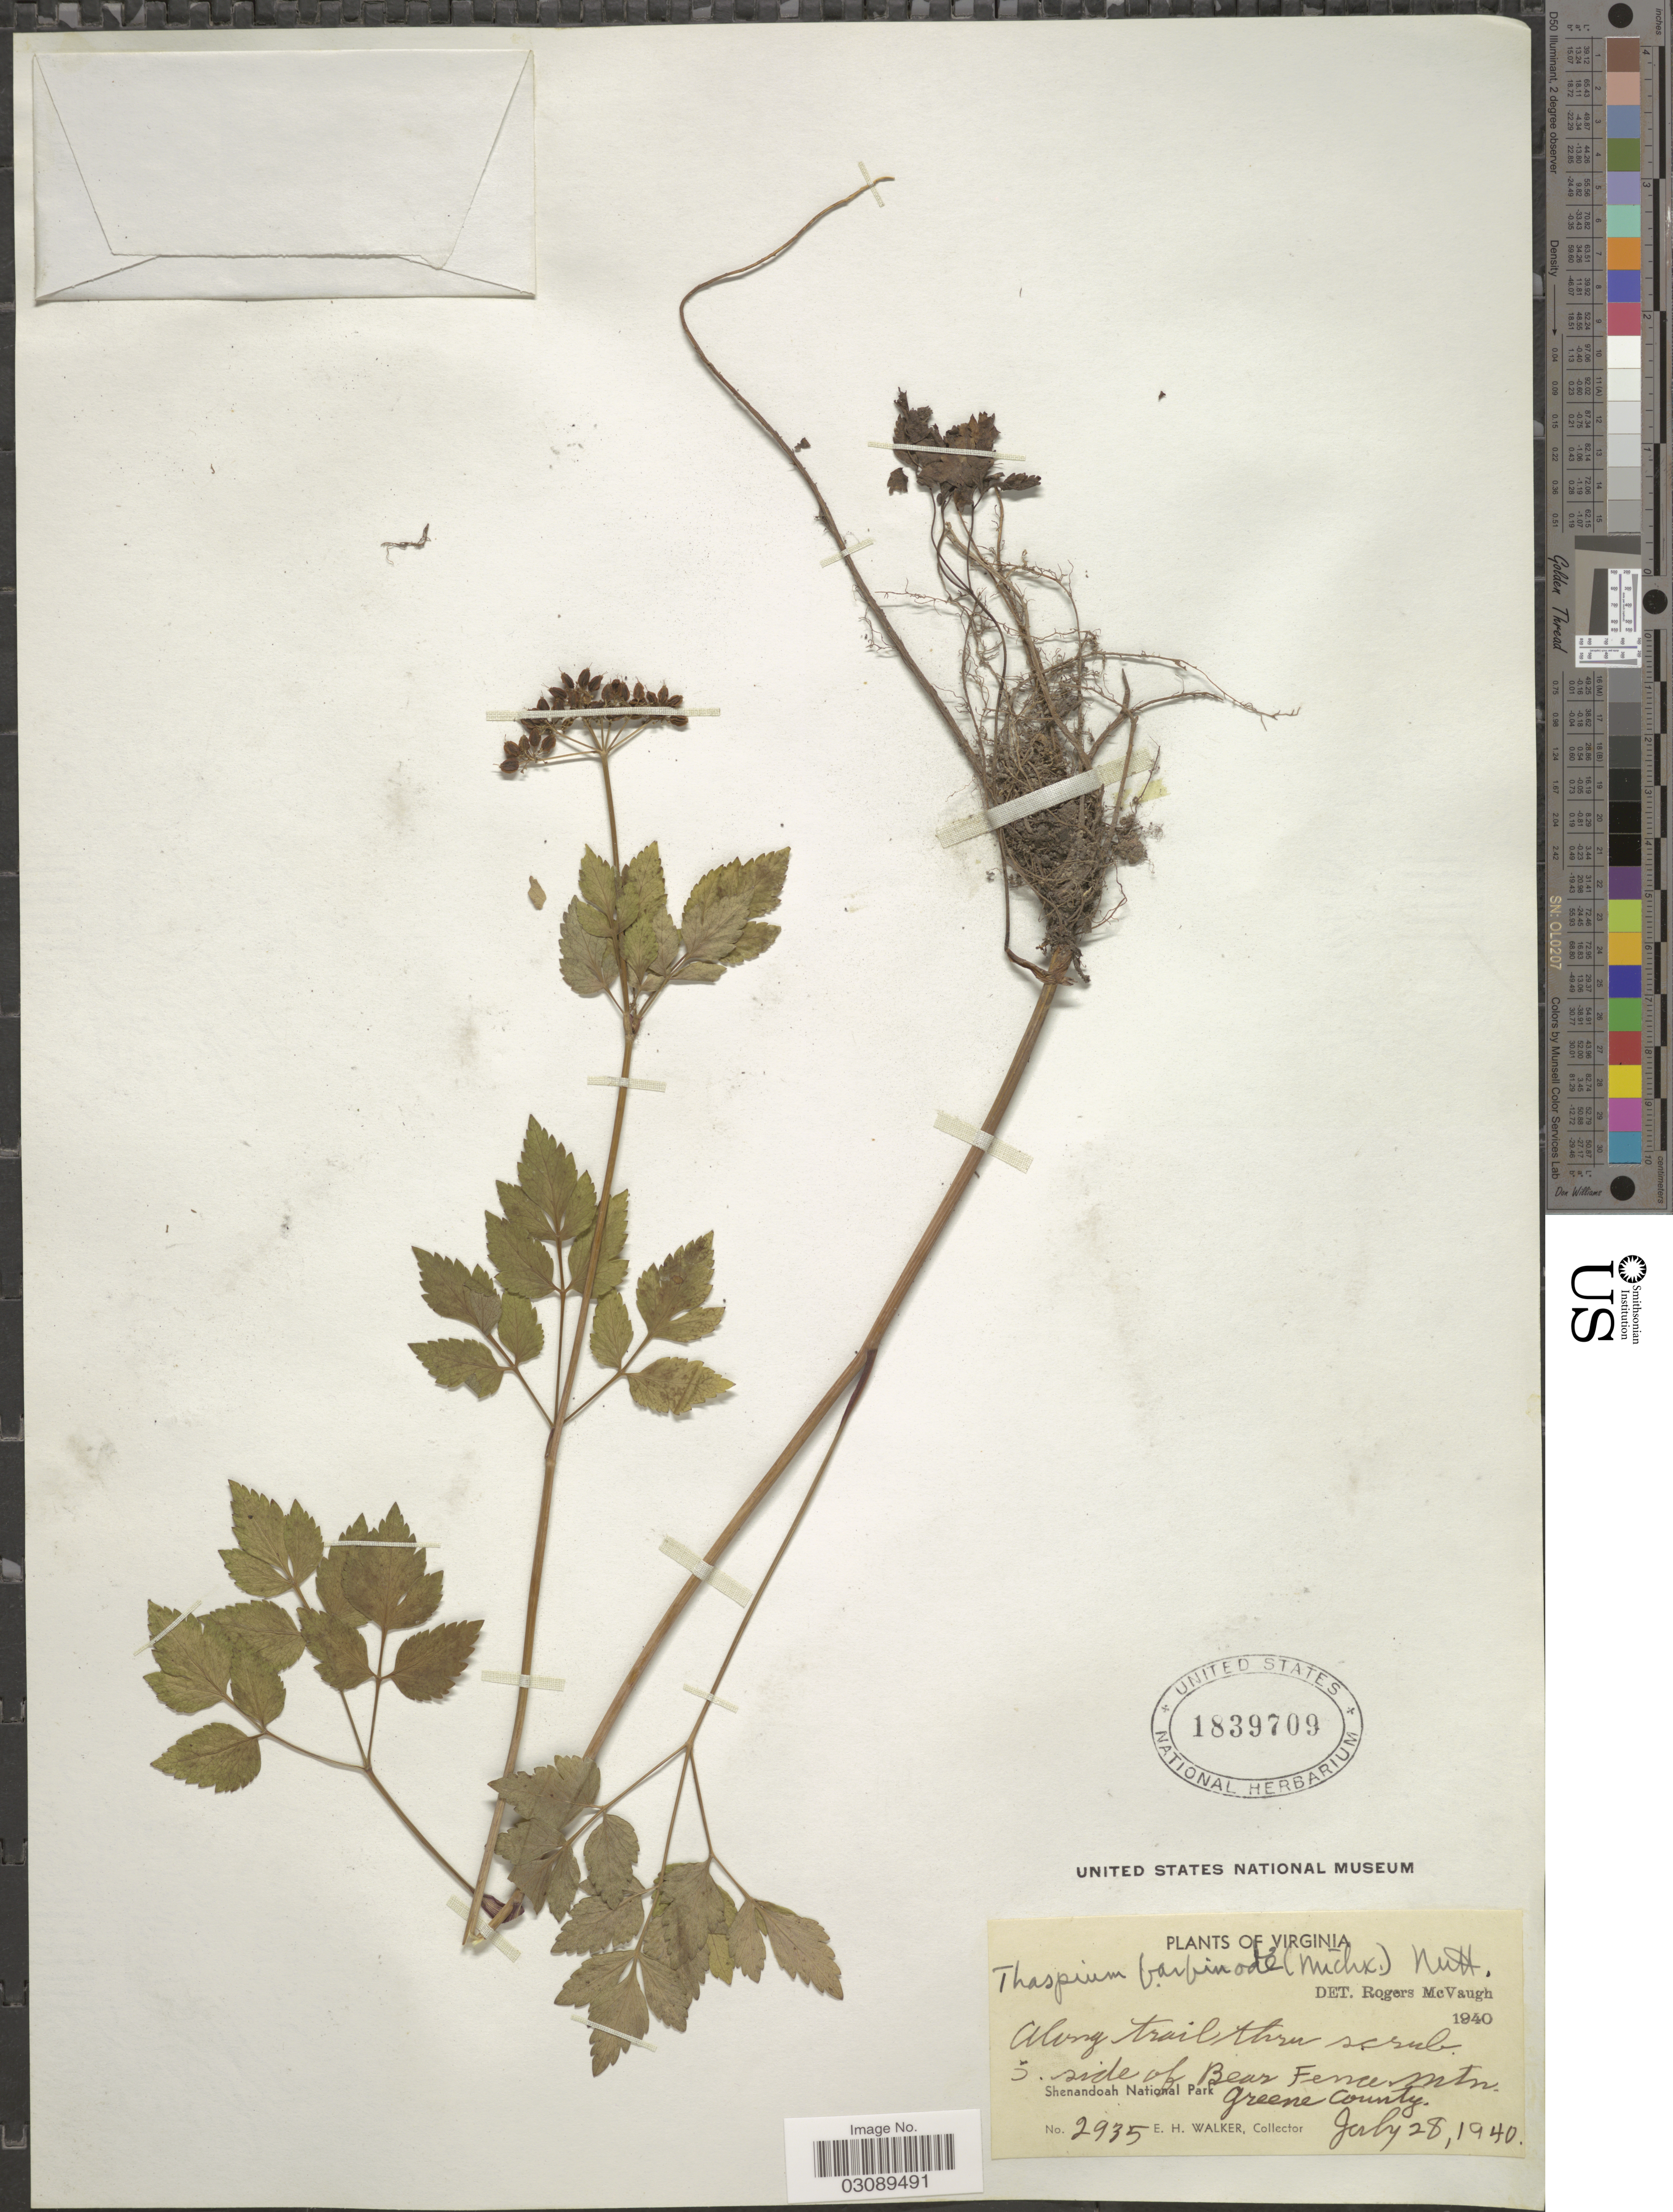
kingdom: Plantae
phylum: Tracheophyta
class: Magnoliopsida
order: Apiales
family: Apiaceae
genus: Thaspium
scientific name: Thaspium barbinode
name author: (Michx.) Nutt.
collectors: E. H. Walker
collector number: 2935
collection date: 1940-07-28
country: United States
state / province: Virginia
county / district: Greene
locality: Along trail thru scrub. S. side of Bear Fence mtn. Greene County. Shenandoah National Park.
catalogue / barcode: US 1839709